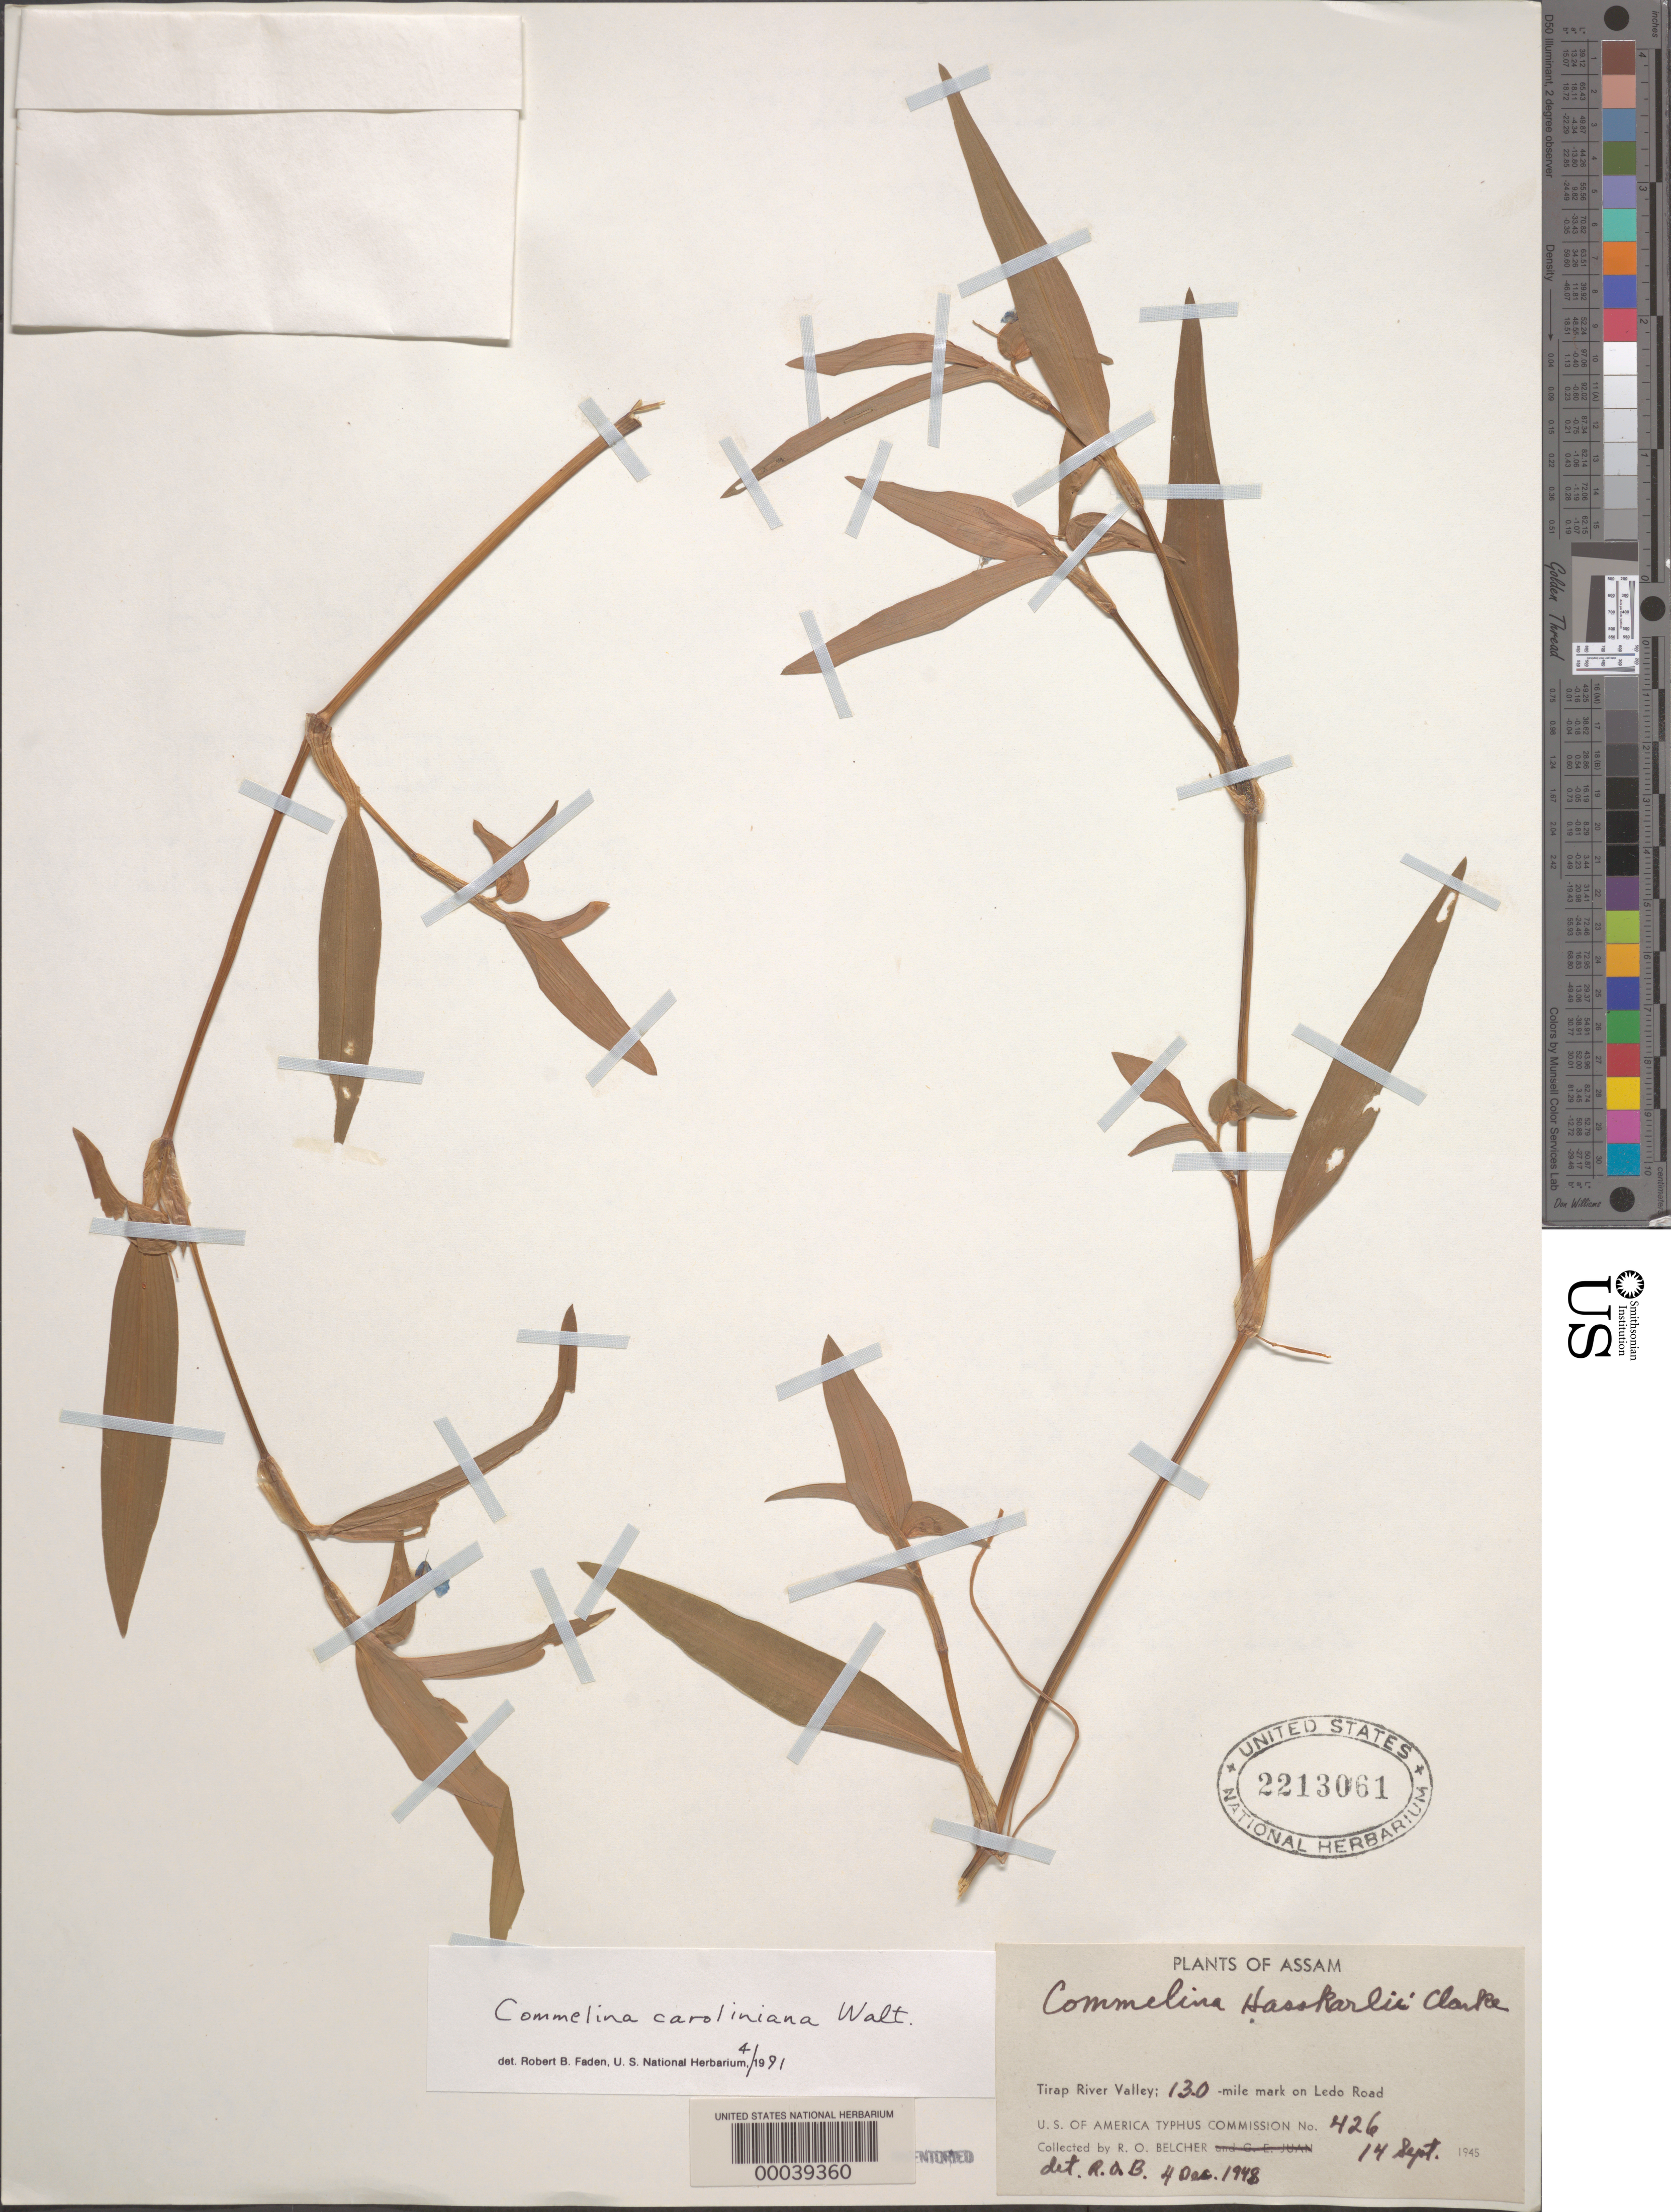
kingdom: Plantae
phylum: Tracheophyta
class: Liliopsida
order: Commelinales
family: Commelinaceae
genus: Commelina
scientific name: Commelina caroliniana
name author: Walter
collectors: R. Belcher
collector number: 426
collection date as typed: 14 Sep 1945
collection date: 1945-09-14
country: India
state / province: Assam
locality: Tirap river valley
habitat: Roadside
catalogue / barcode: US 2213061